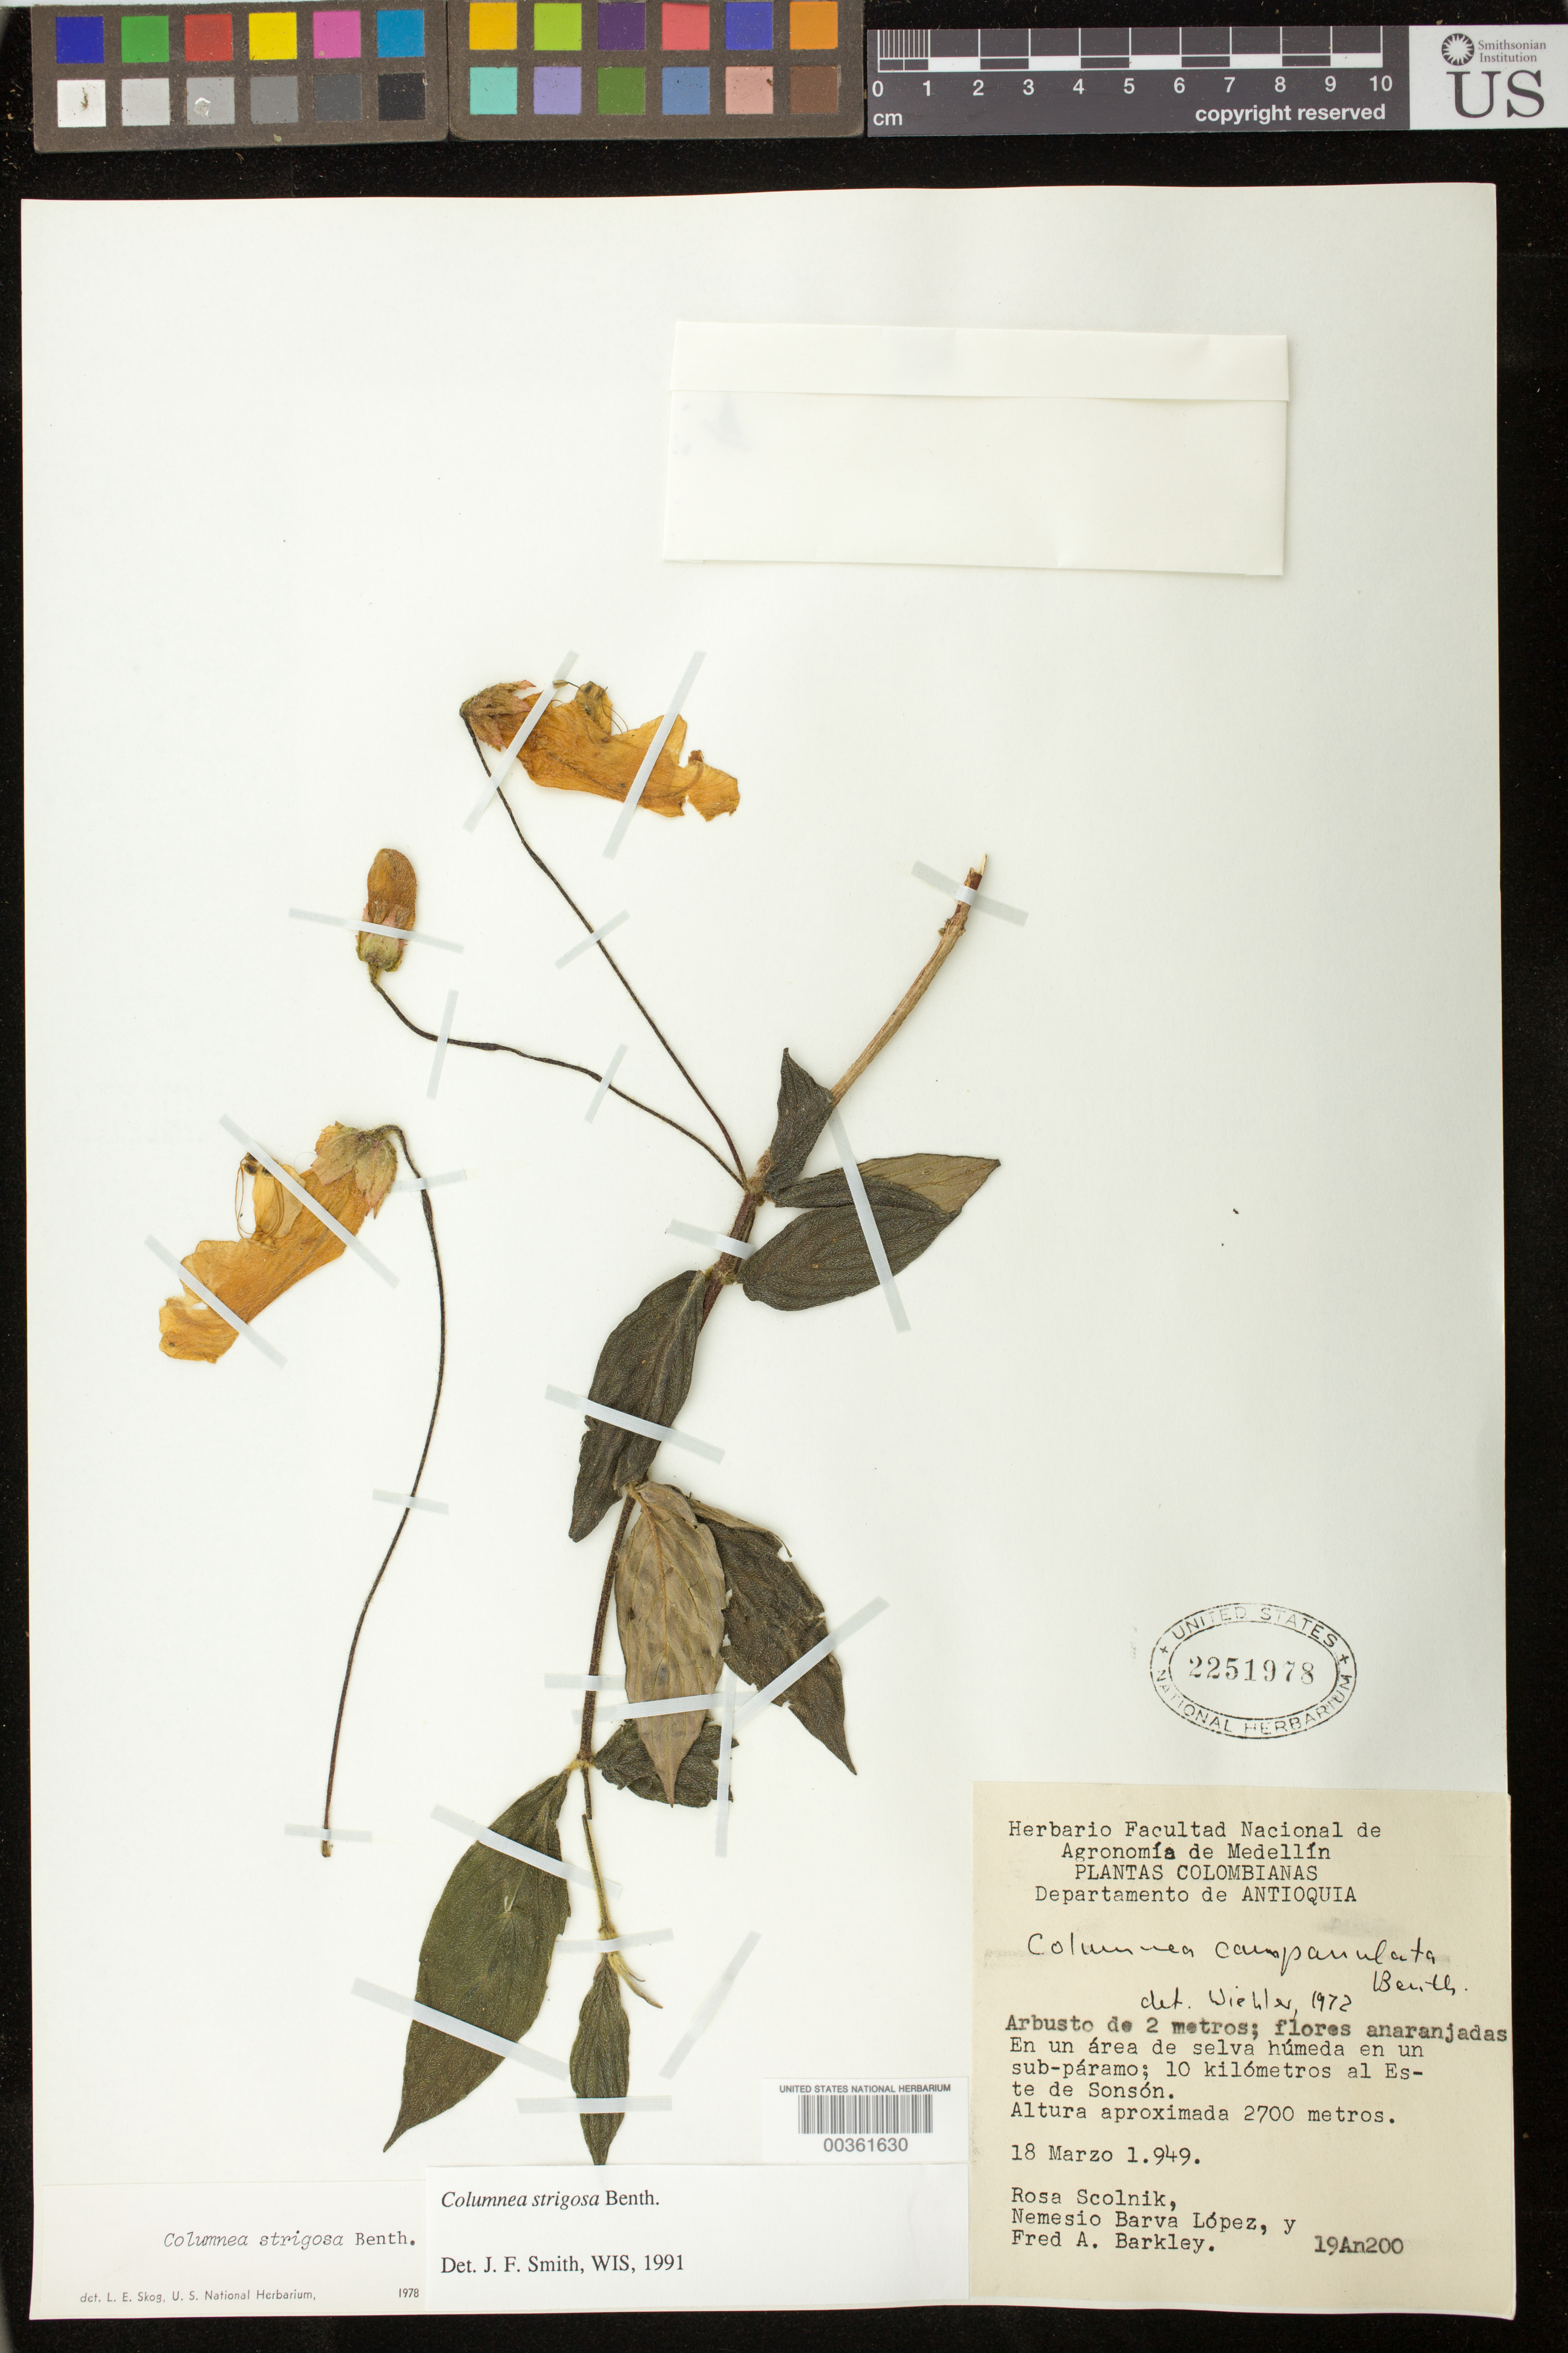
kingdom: Plantae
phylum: Tracheophyta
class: Magnoliopsida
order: Lamiales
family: Gesneriaceae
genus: Columnea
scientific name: Columnea strigosa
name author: Benth.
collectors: R. Scolnik, N. Lopez & F. A. Barkley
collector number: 19An 200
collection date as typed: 18 Mar 1949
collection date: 1949-03-18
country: Colombia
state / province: Antioquia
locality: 10 km al Este de Sonsón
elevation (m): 2700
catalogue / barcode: US 2251978